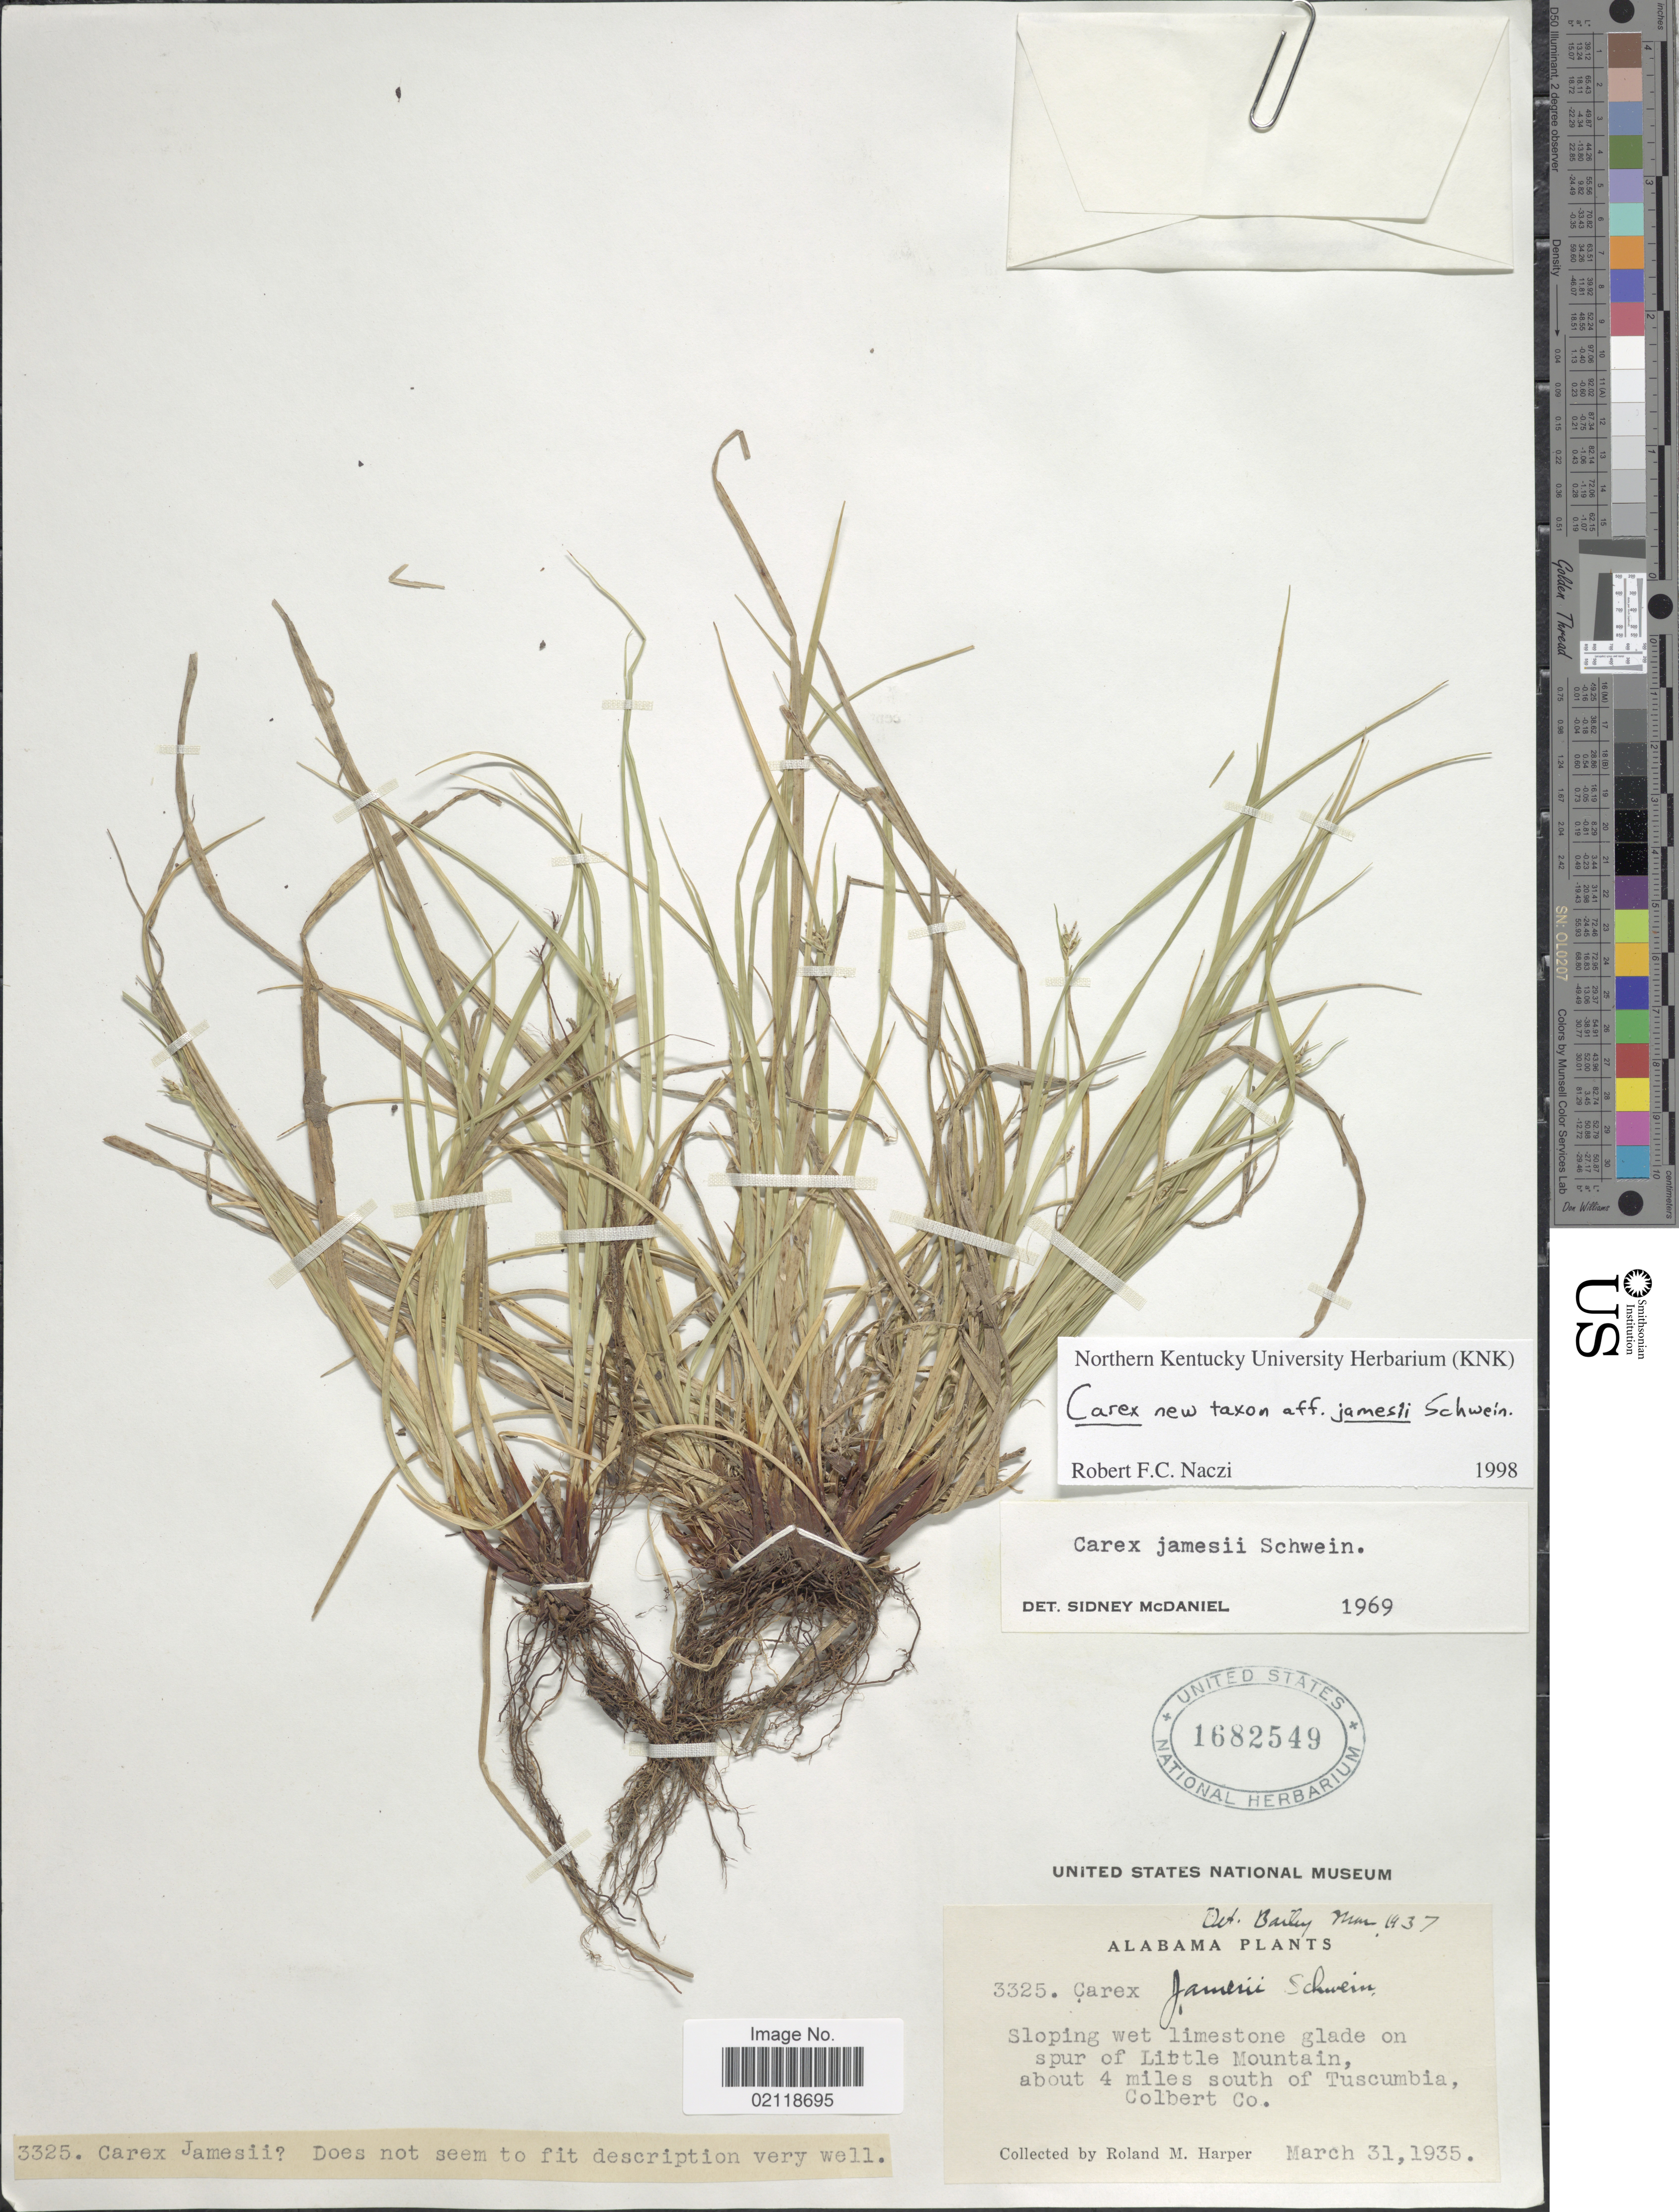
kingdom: Plantae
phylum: Tracheophyta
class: Liliopsida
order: Poales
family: Cyperaceae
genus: Carex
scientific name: Carex jamesii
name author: Schwein.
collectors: R. M. Harper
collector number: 3325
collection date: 1935-03-31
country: United States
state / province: Alabama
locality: Sloping wet limestone glade on spur of Lirttle Mountain, about 4 miles south of Tuscumbia, Colbert Co.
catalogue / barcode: US 1682549